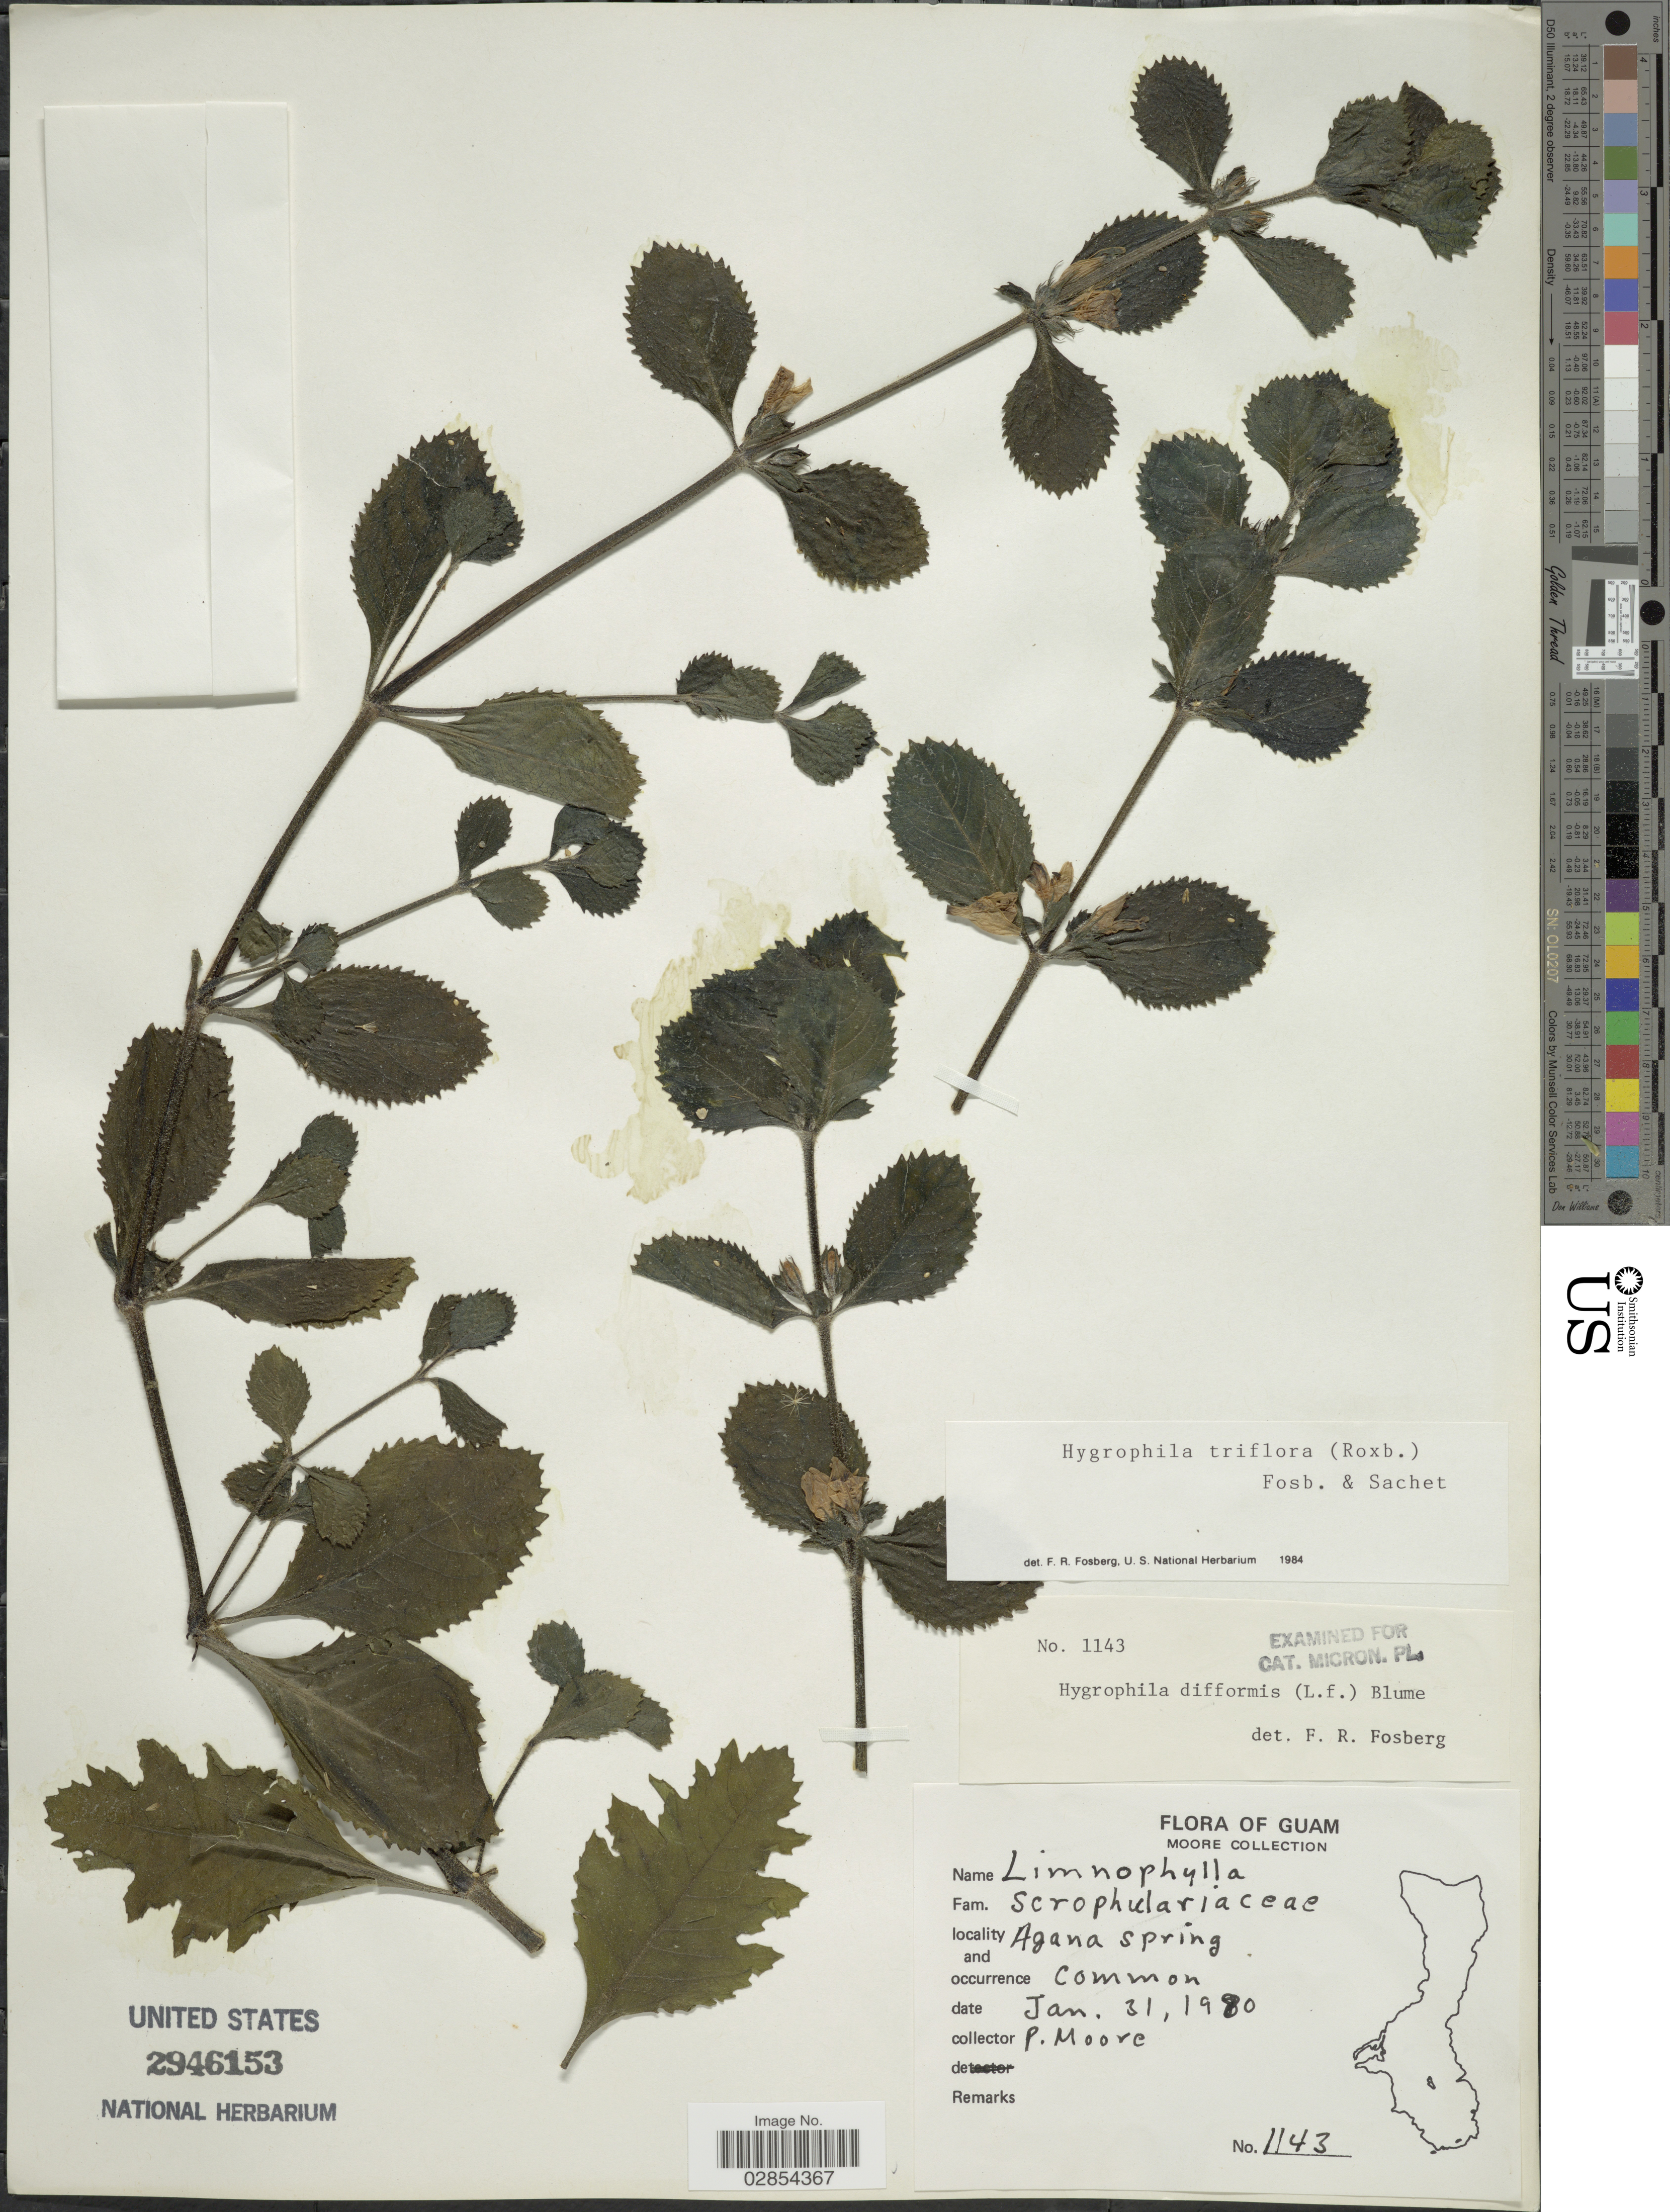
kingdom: Plantae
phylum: Tracheophyta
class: Magnoliopsida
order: Lamiales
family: Acanthaceae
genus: Hygrophila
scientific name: Hygrophila triflora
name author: (Roxb.) Fosberg & Sachet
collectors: P. Moore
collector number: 1143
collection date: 1980-01-31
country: Guam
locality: Agana Spring.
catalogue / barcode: US 2946153